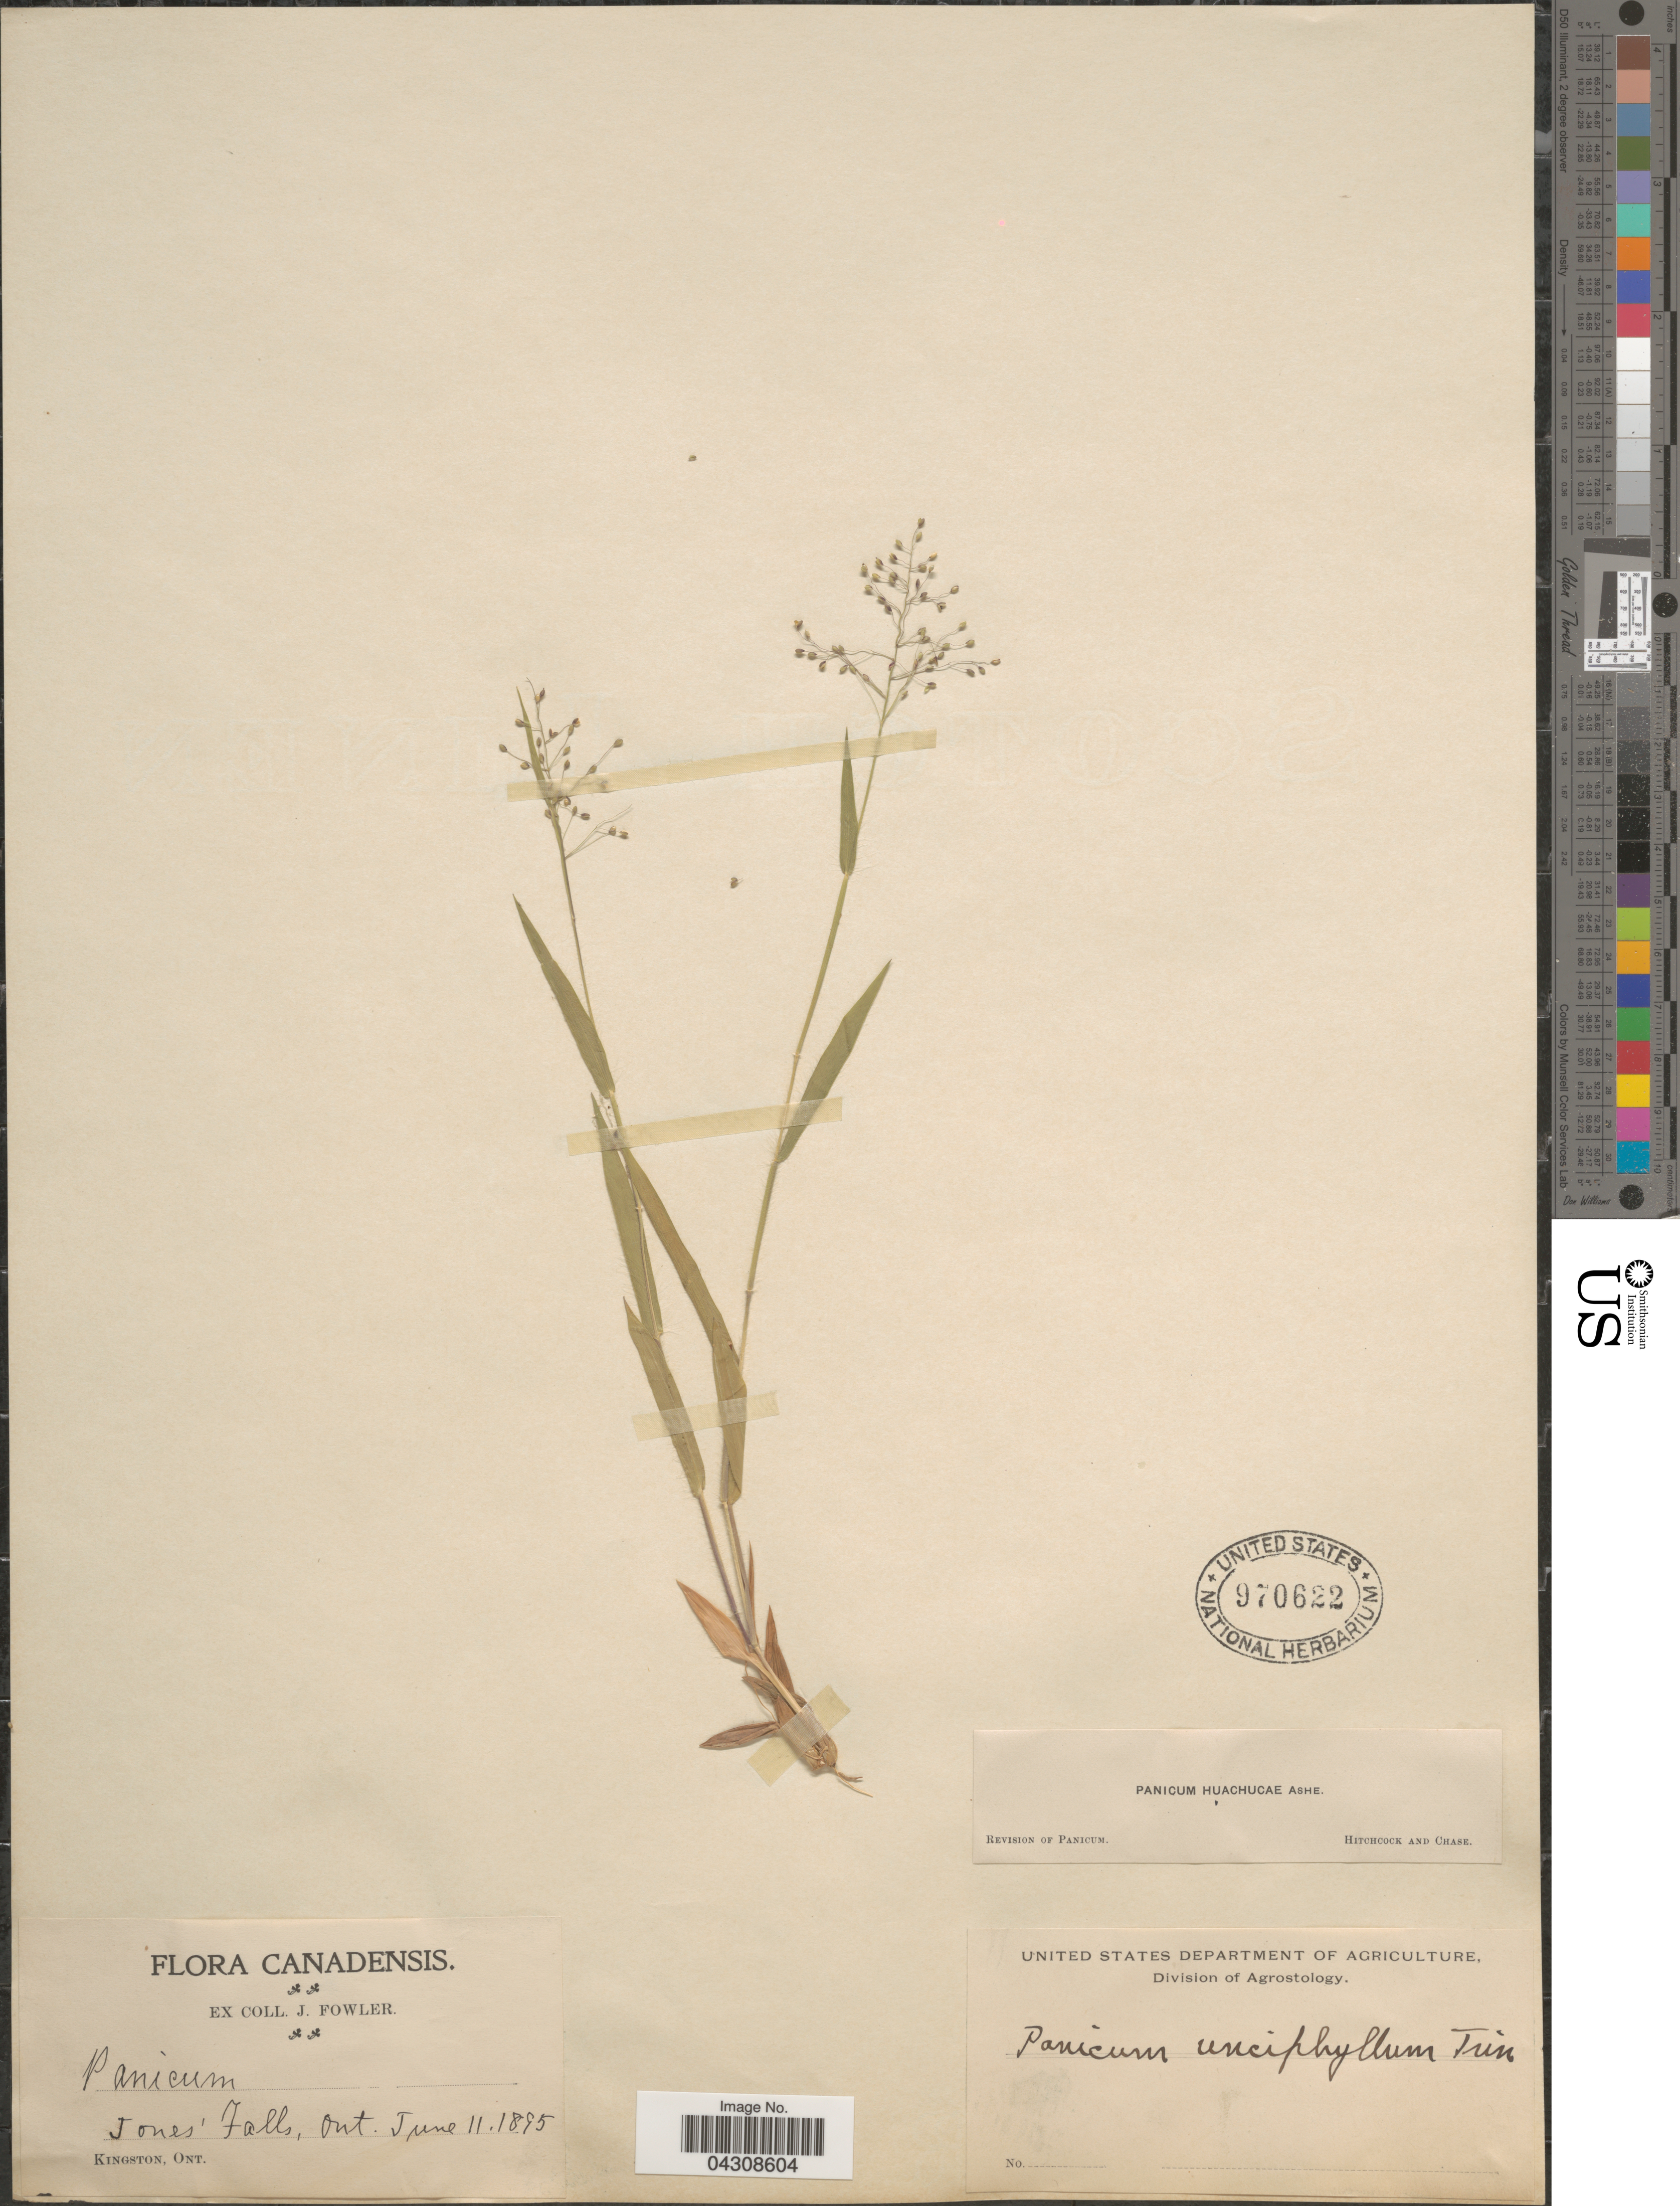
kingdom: Plantae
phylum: Tracheophyta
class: Liliopsida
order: Poales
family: Poaceae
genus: Dichanthelium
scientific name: Dichanthelium acuminatum var. acuminatum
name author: (Sw.) Gould & C.A. Clark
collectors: J. Fowler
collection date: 1895-06-11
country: Canada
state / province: Ontario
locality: Canadensis. Jones' Falls. Kingston.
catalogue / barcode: US 970622